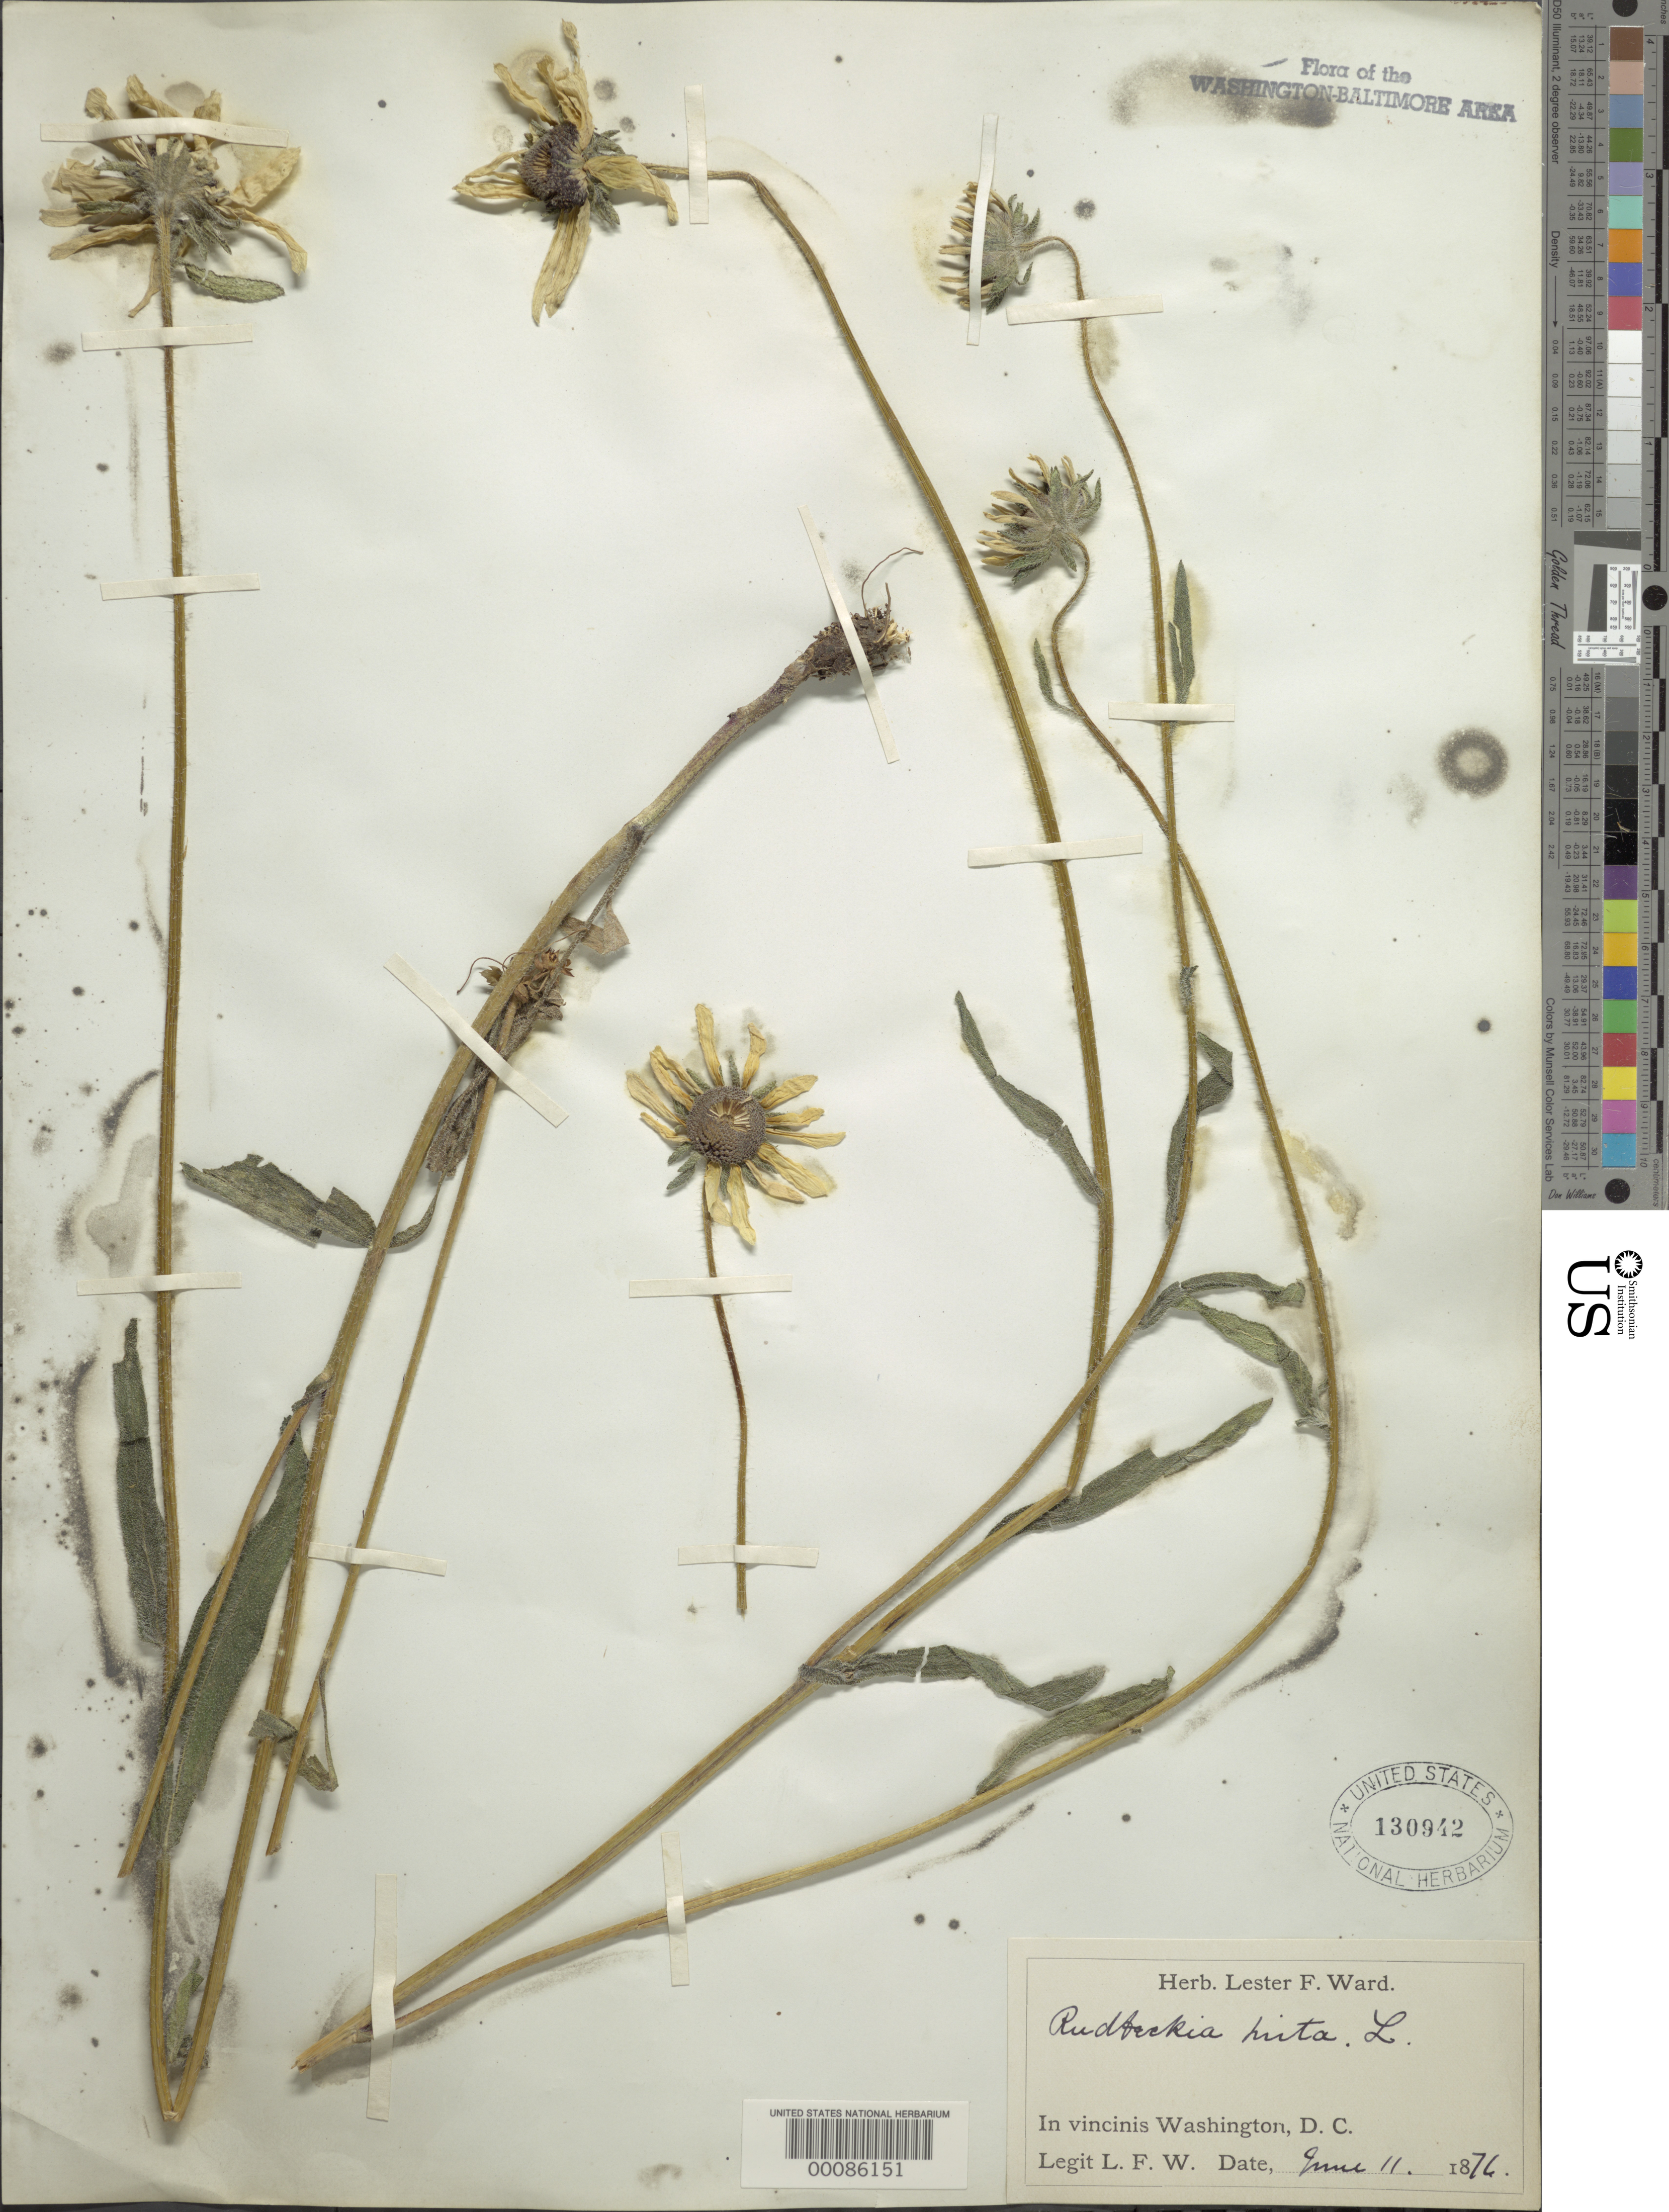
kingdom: Plantae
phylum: Tracheophyta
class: Magnoliopsida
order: Asterales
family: Asteraceae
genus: Rudbeckia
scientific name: Rudbeckia hirta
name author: L.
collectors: L. F. Ward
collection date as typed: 11 Jun 1876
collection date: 1876-06-11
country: United States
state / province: District of Columbia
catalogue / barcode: US 130942